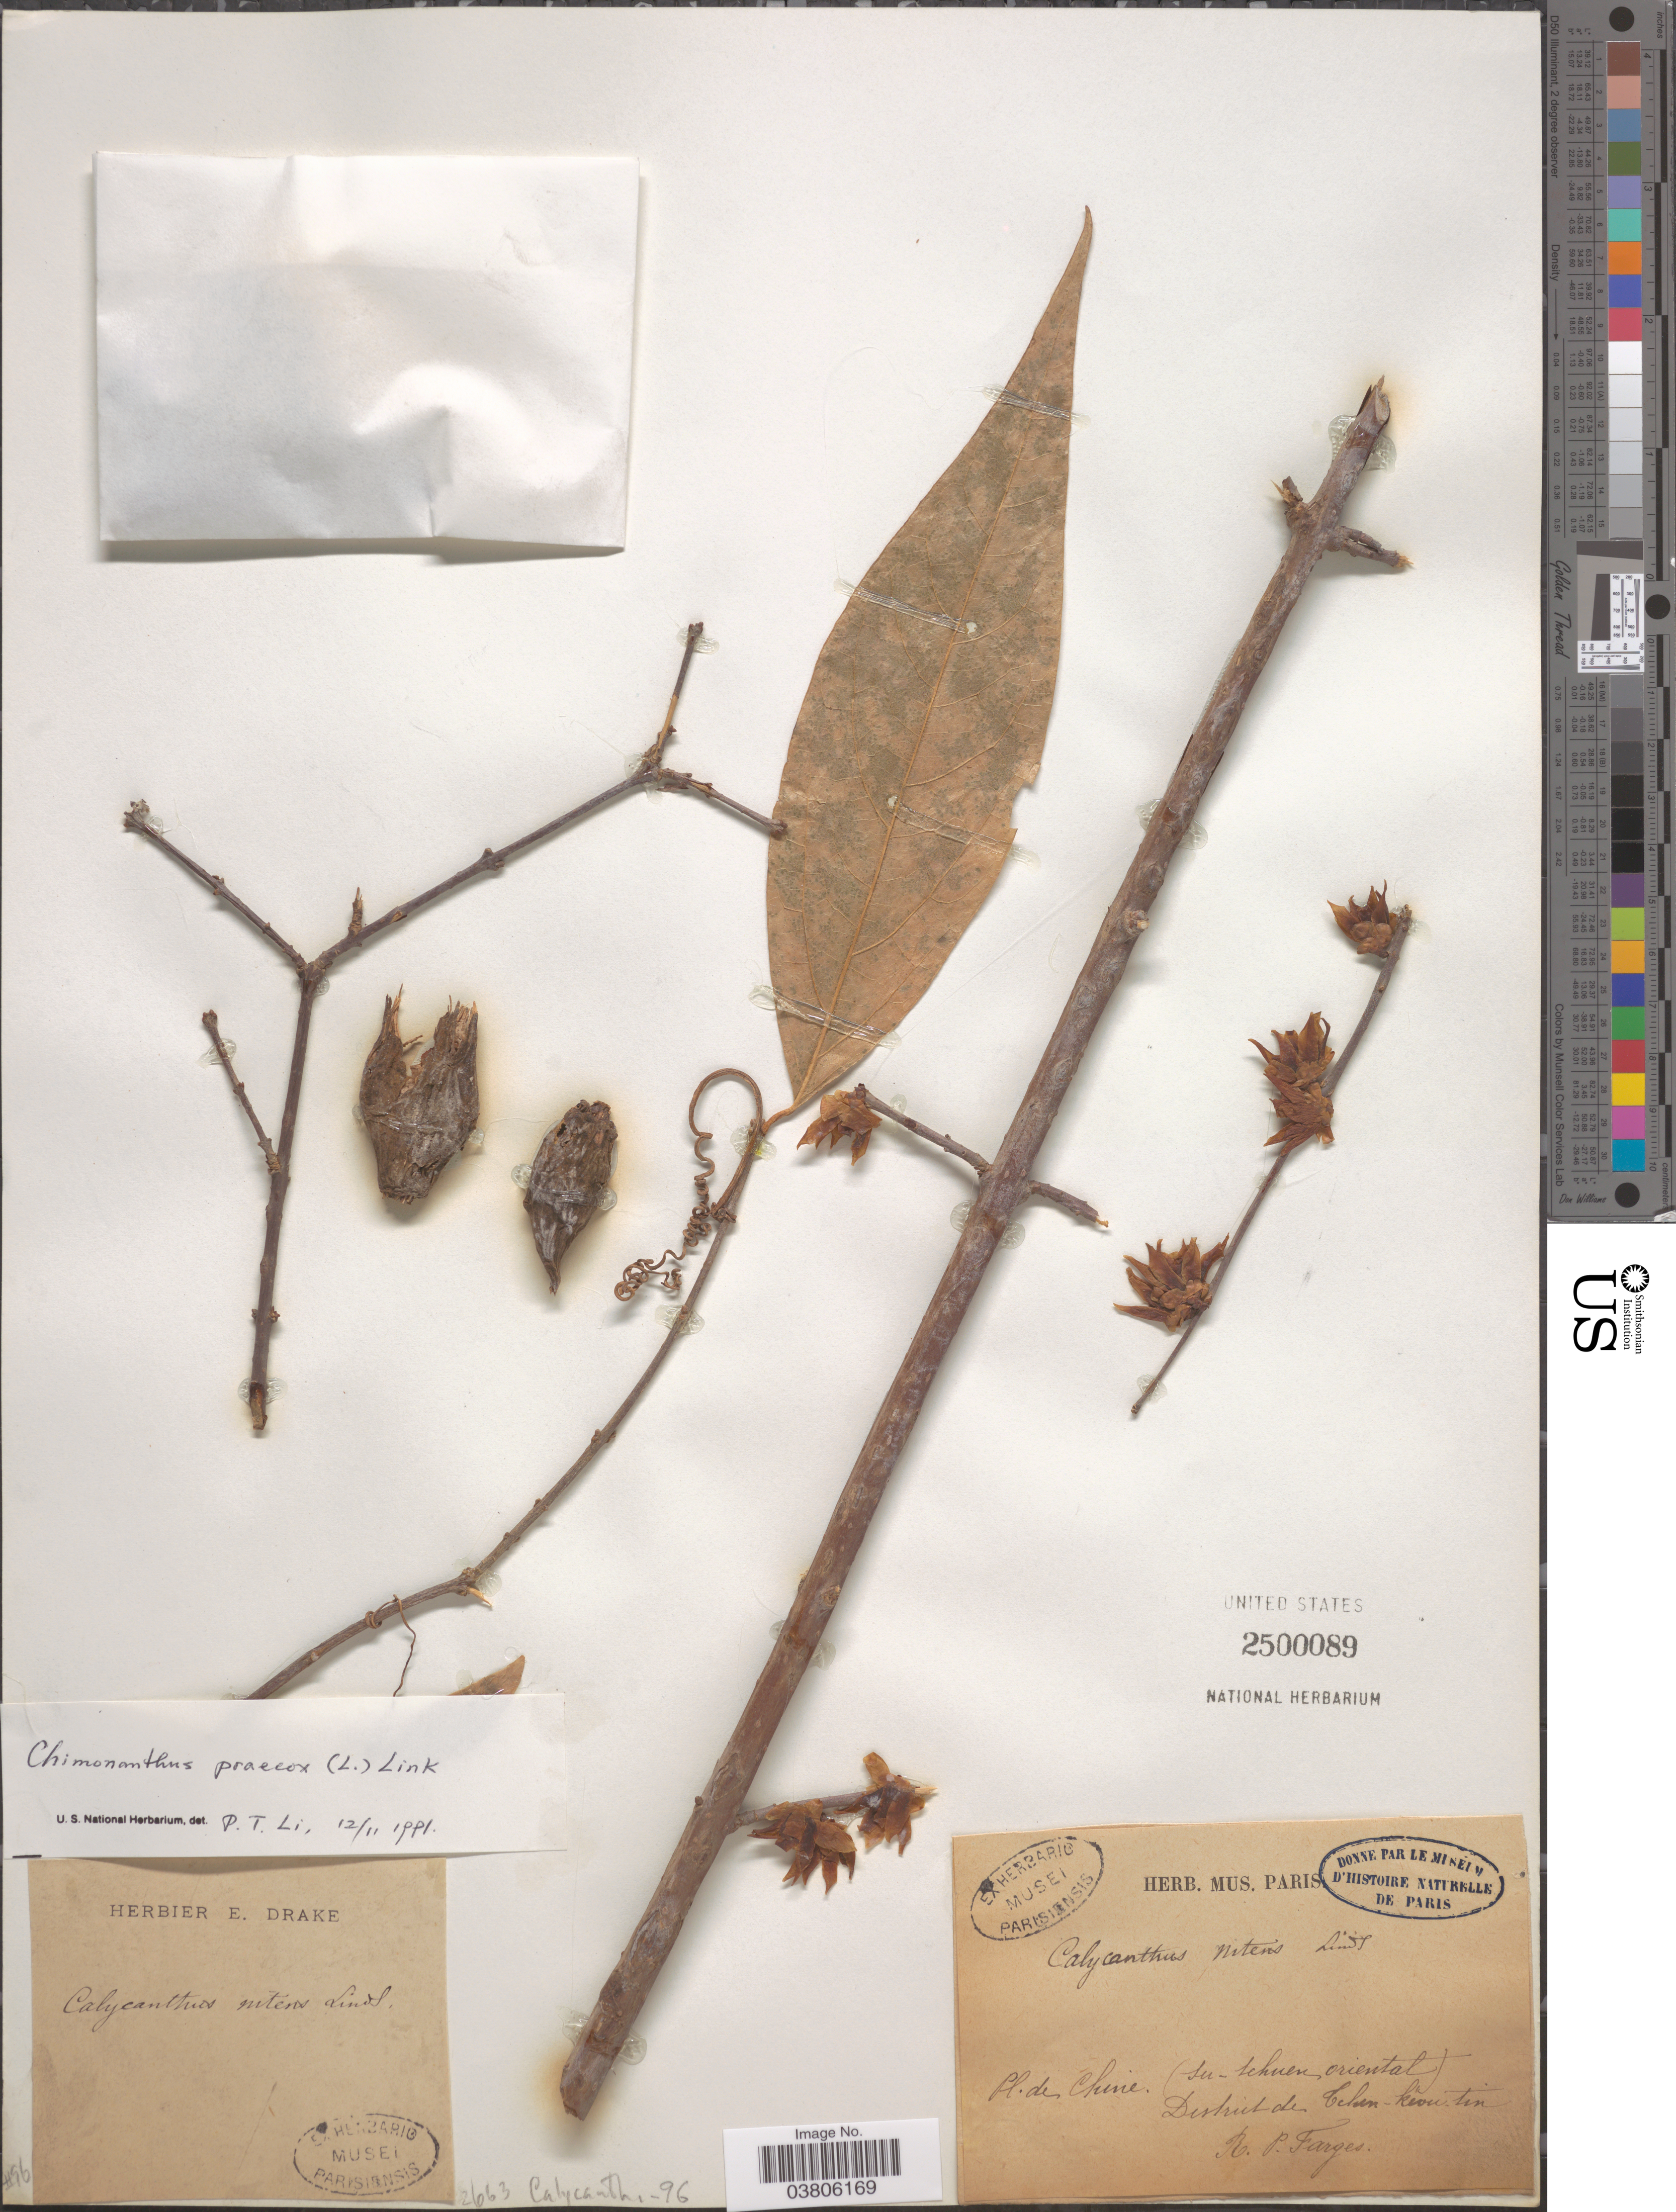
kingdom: Plantae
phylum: Tracheophyta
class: Magnoliopsida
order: Laurales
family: Calycanthaceae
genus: Chimonanthus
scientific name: Chimonanthus praecox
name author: (L.) Link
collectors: R. Farges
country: China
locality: (su-schuen oriental). District de Tchen-keou tin.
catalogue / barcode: US 2500089